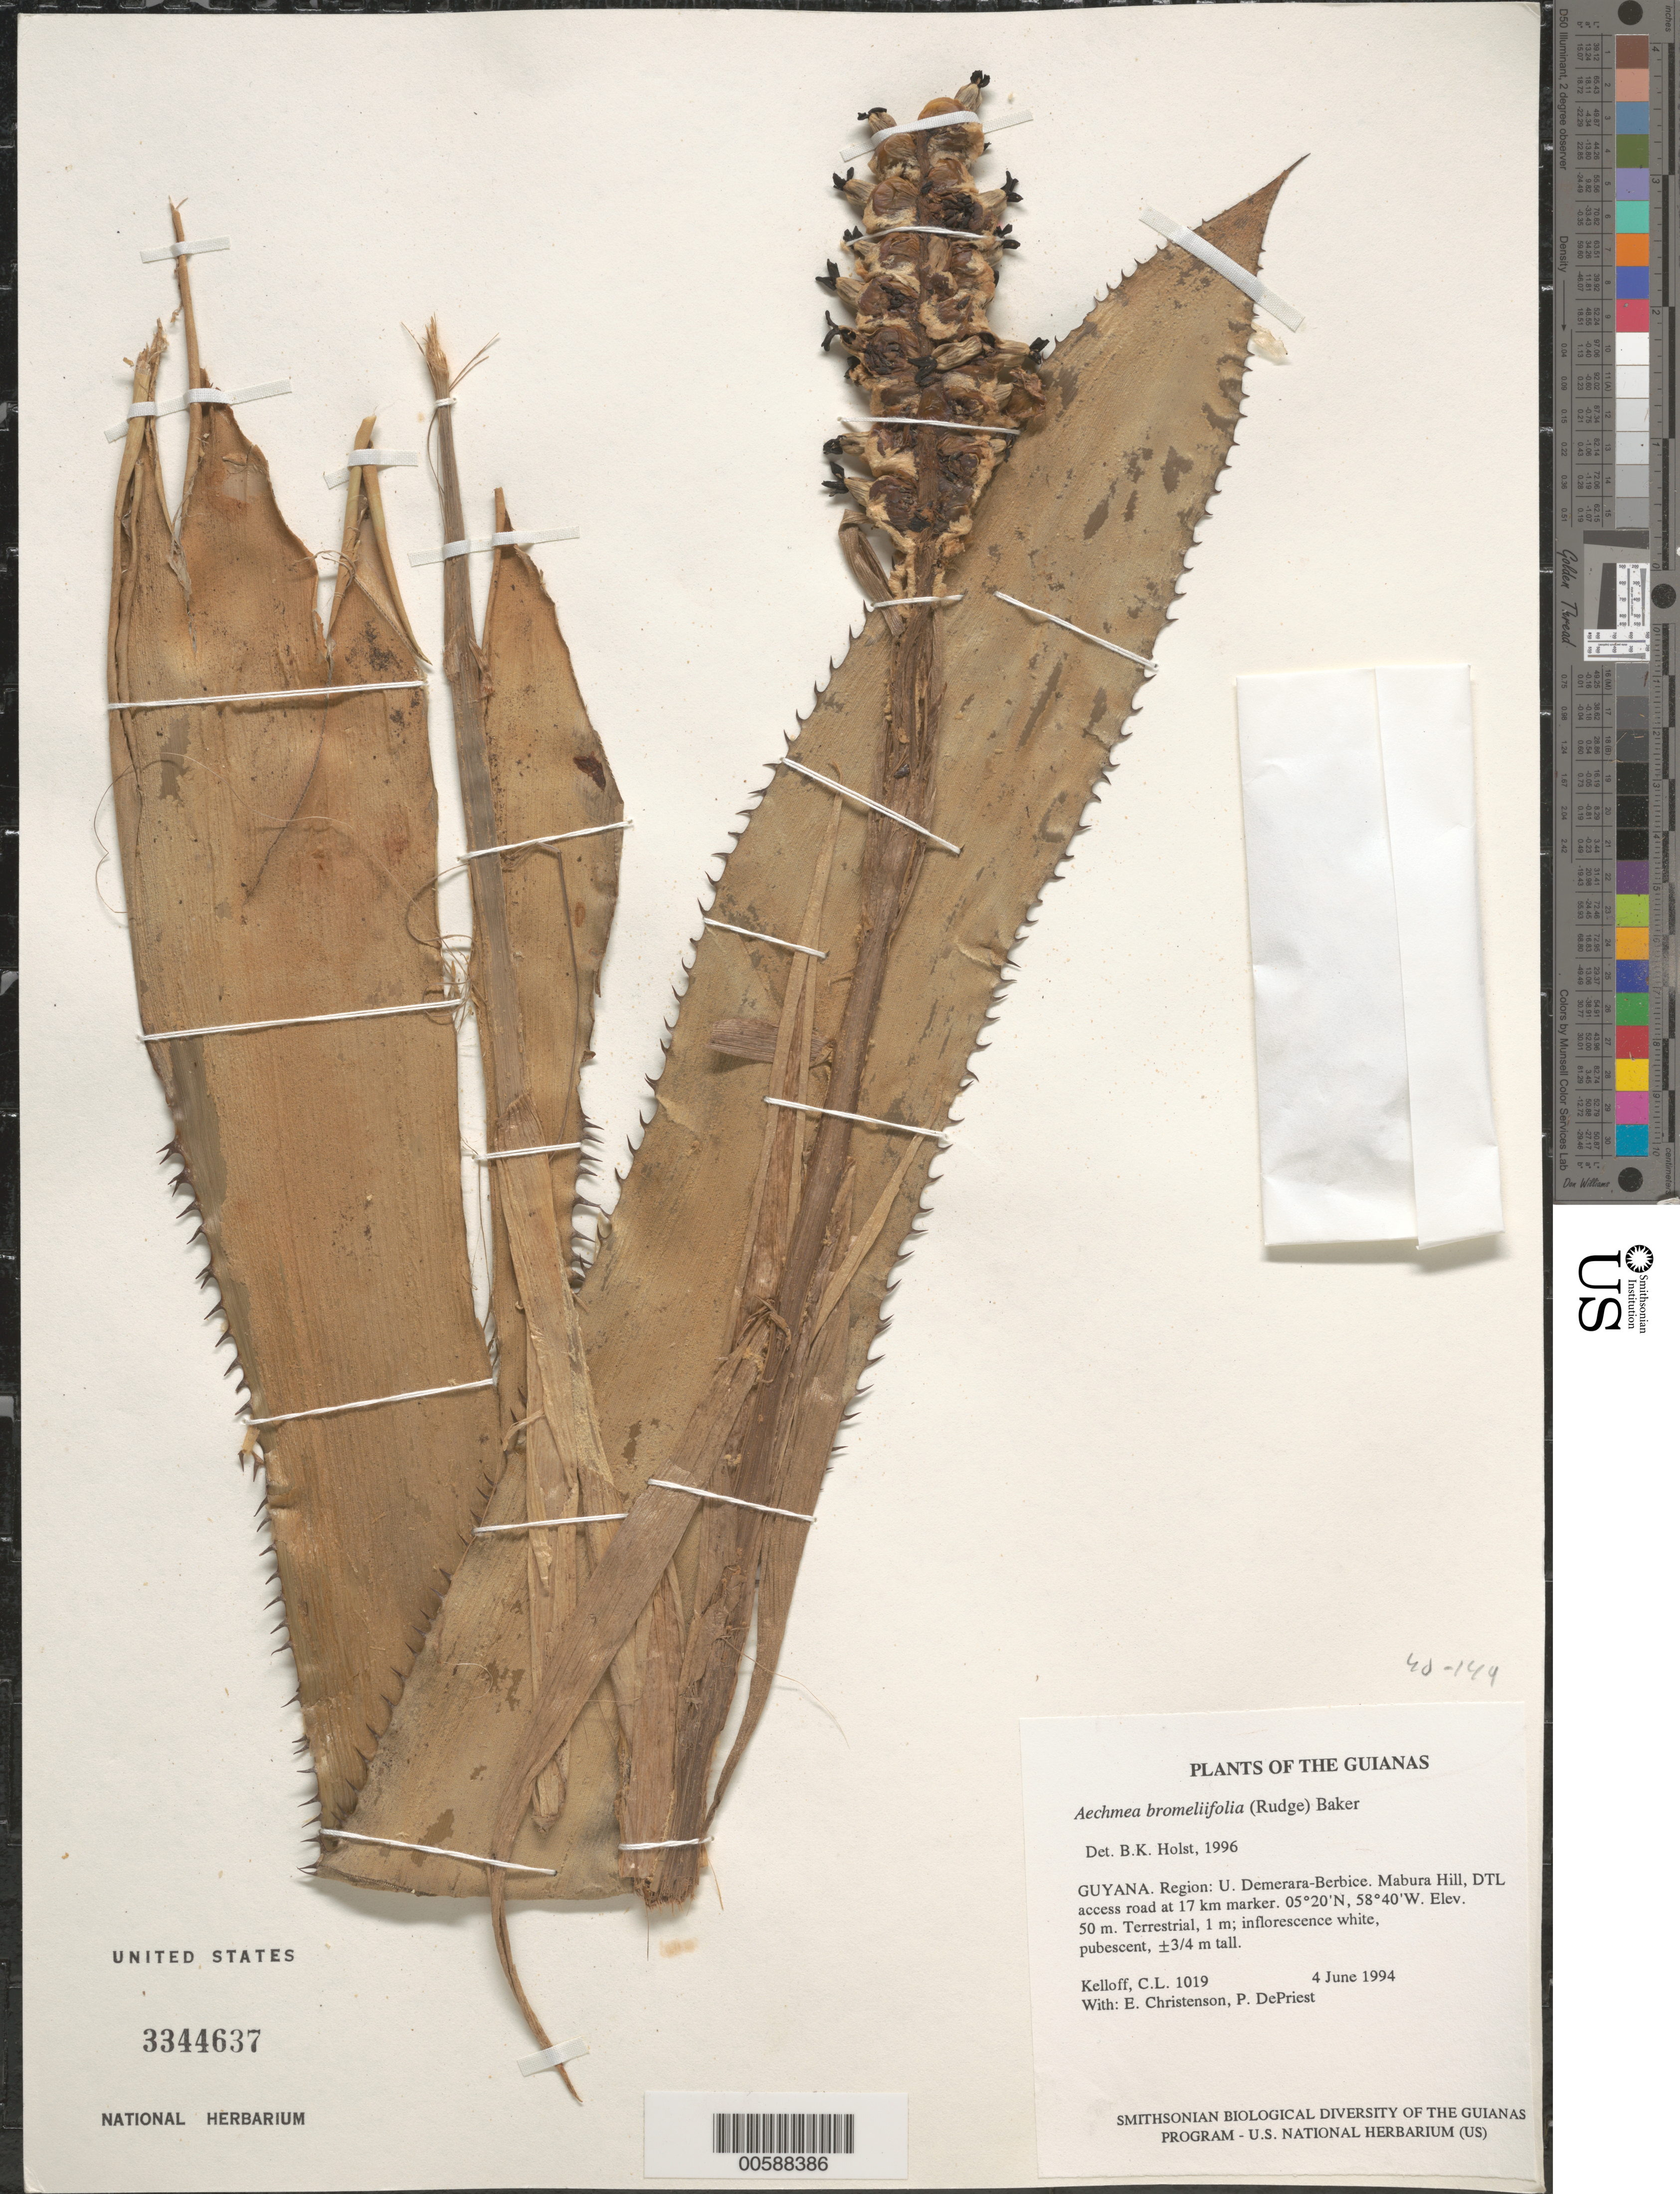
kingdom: Plantae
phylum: Tracheophyta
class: Liliopsida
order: Poales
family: Bromeliaceae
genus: Aechmea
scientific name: Aechmea bromeliifolia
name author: (Rudge) Baker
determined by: Holst, Bruce K.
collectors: C. L. Kelloff, E. A. Christenson & P. DePriest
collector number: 1019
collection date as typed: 4 June 1994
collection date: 1994-06-04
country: Guyana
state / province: U. Demerara-Berbice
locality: Mabura Hill, DTL access road at 17 km marker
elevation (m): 50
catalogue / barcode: US 3344637